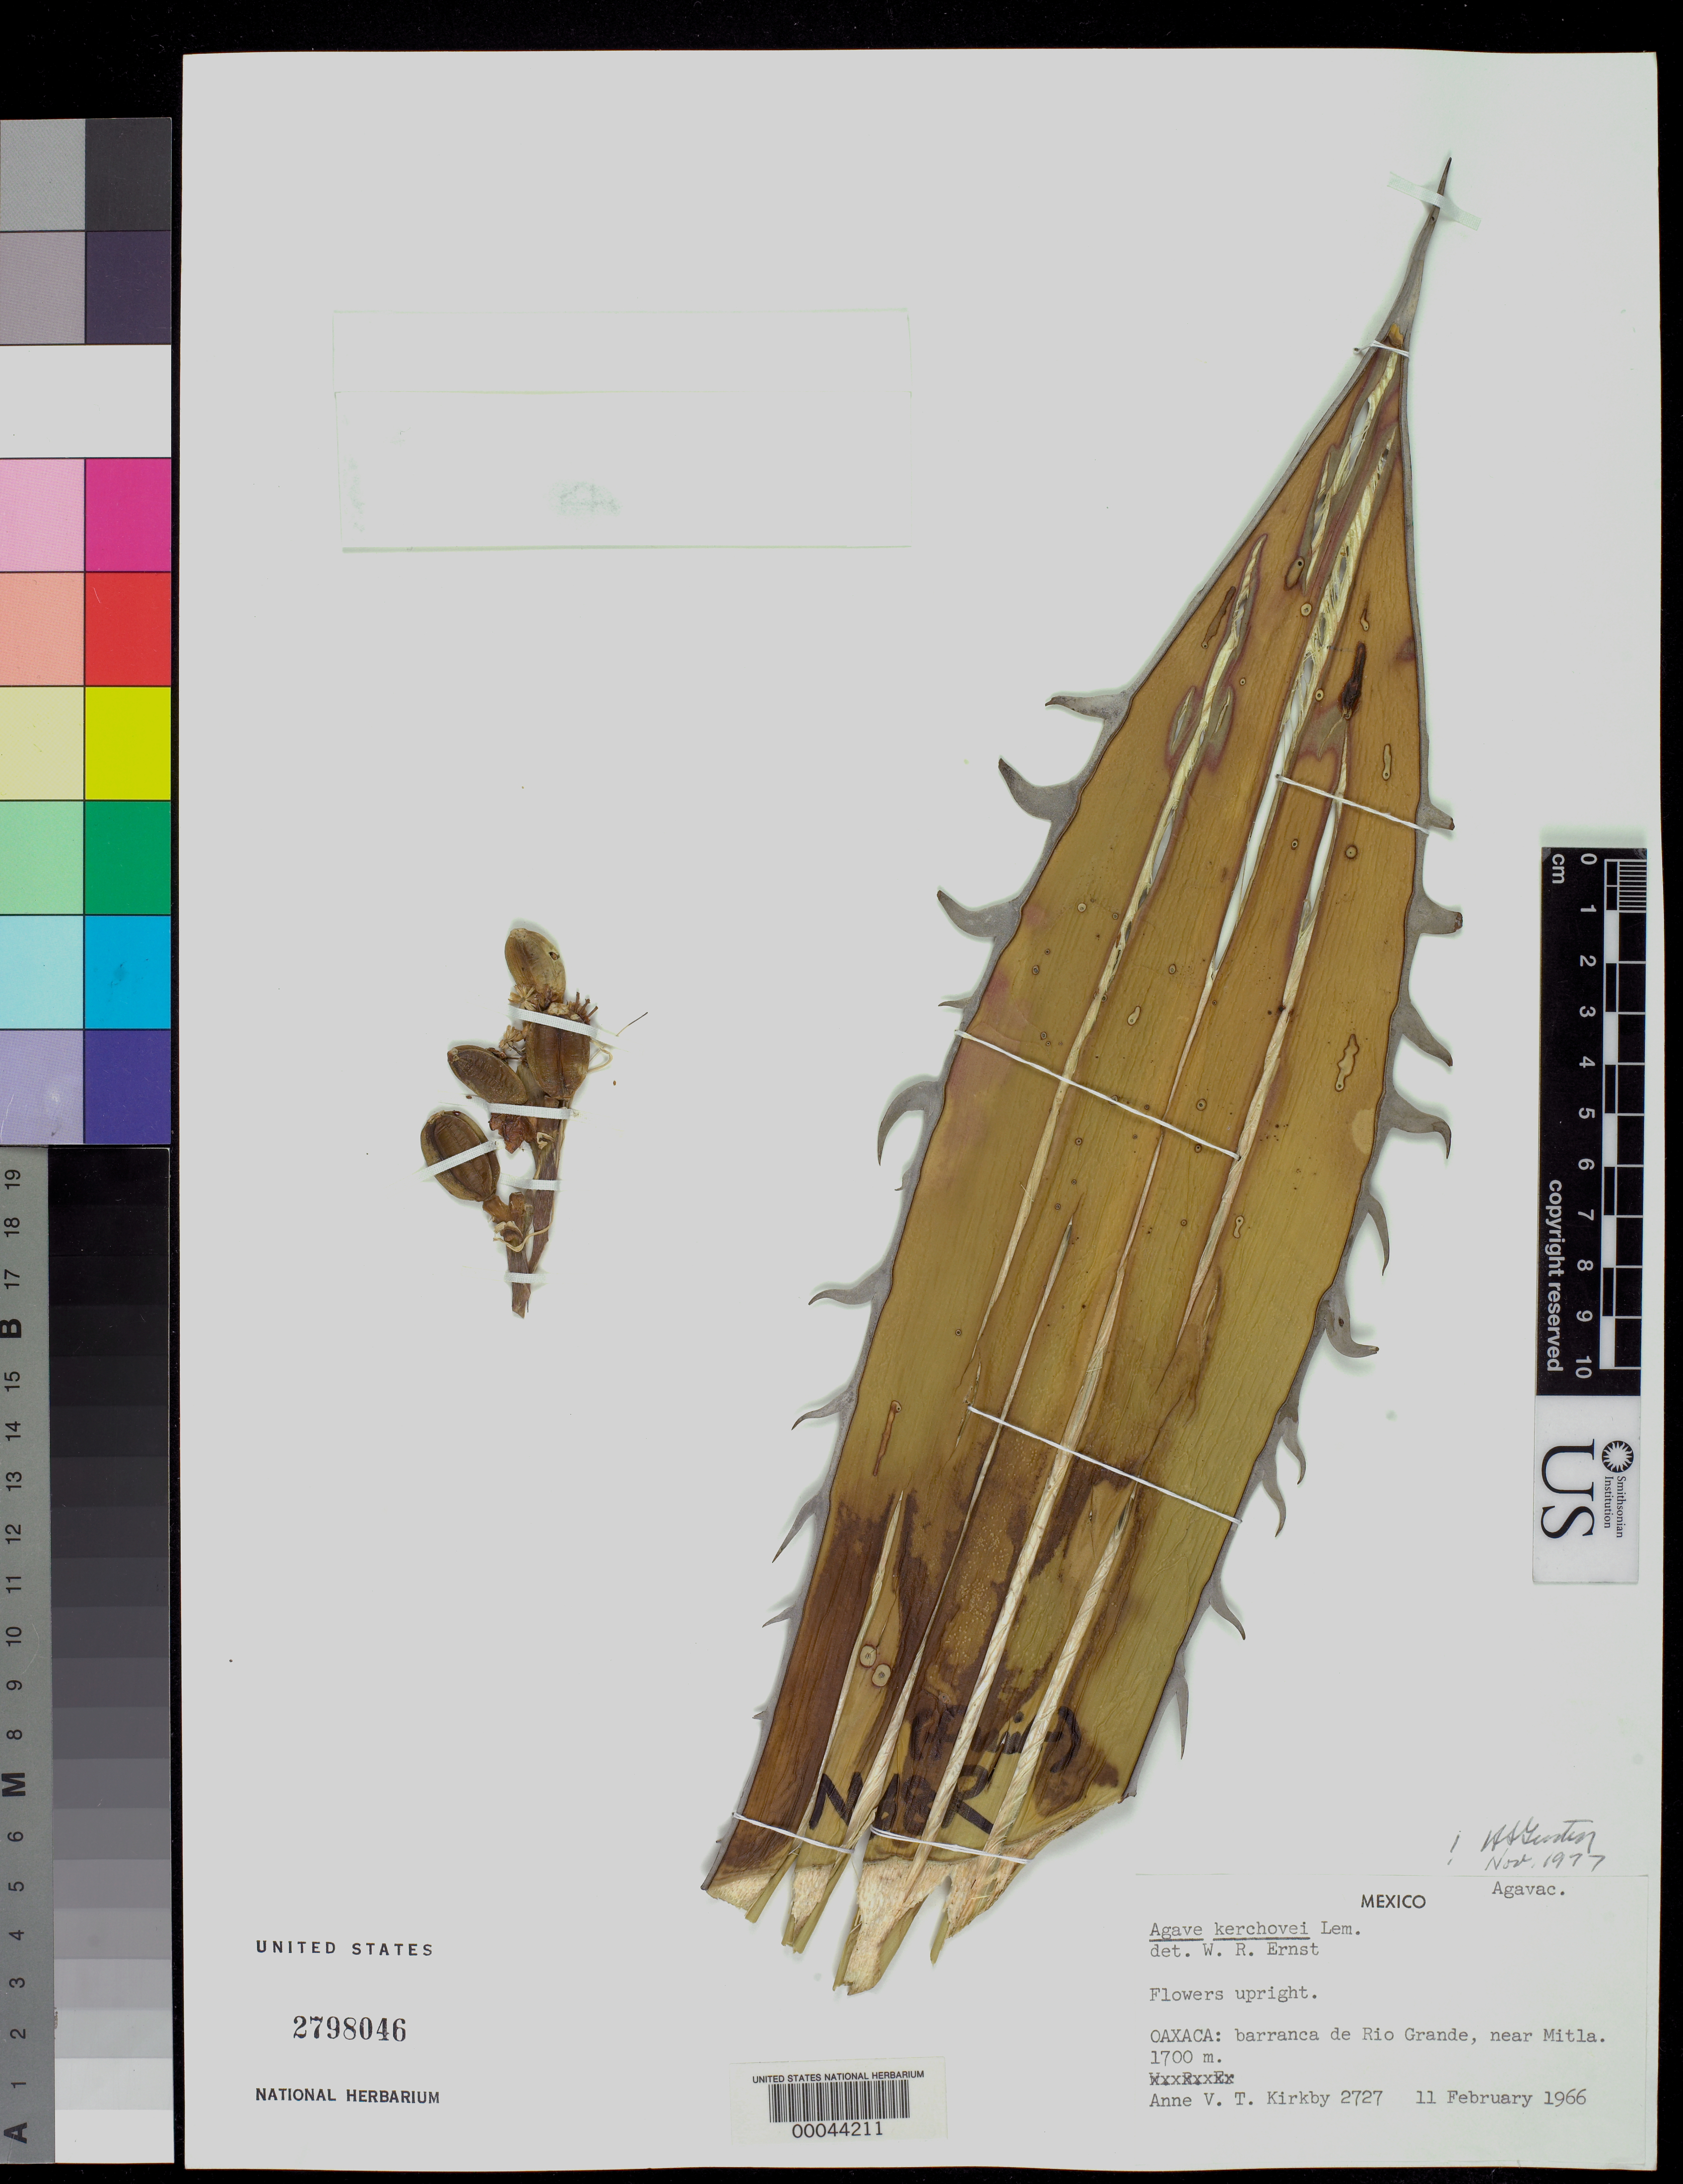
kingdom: Plantae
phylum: Tracheophyta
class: Liliopsida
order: Asparagales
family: Asparagaceae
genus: Agave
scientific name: Agave kerchovei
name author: Lem.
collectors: A. Kirkby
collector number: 2727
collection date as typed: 11 Feb 1966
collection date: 1966-02-11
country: Mexico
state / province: Oaxaca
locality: Barranca de Rio Grande, near mitla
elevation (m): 1700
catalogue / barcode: US 2798046